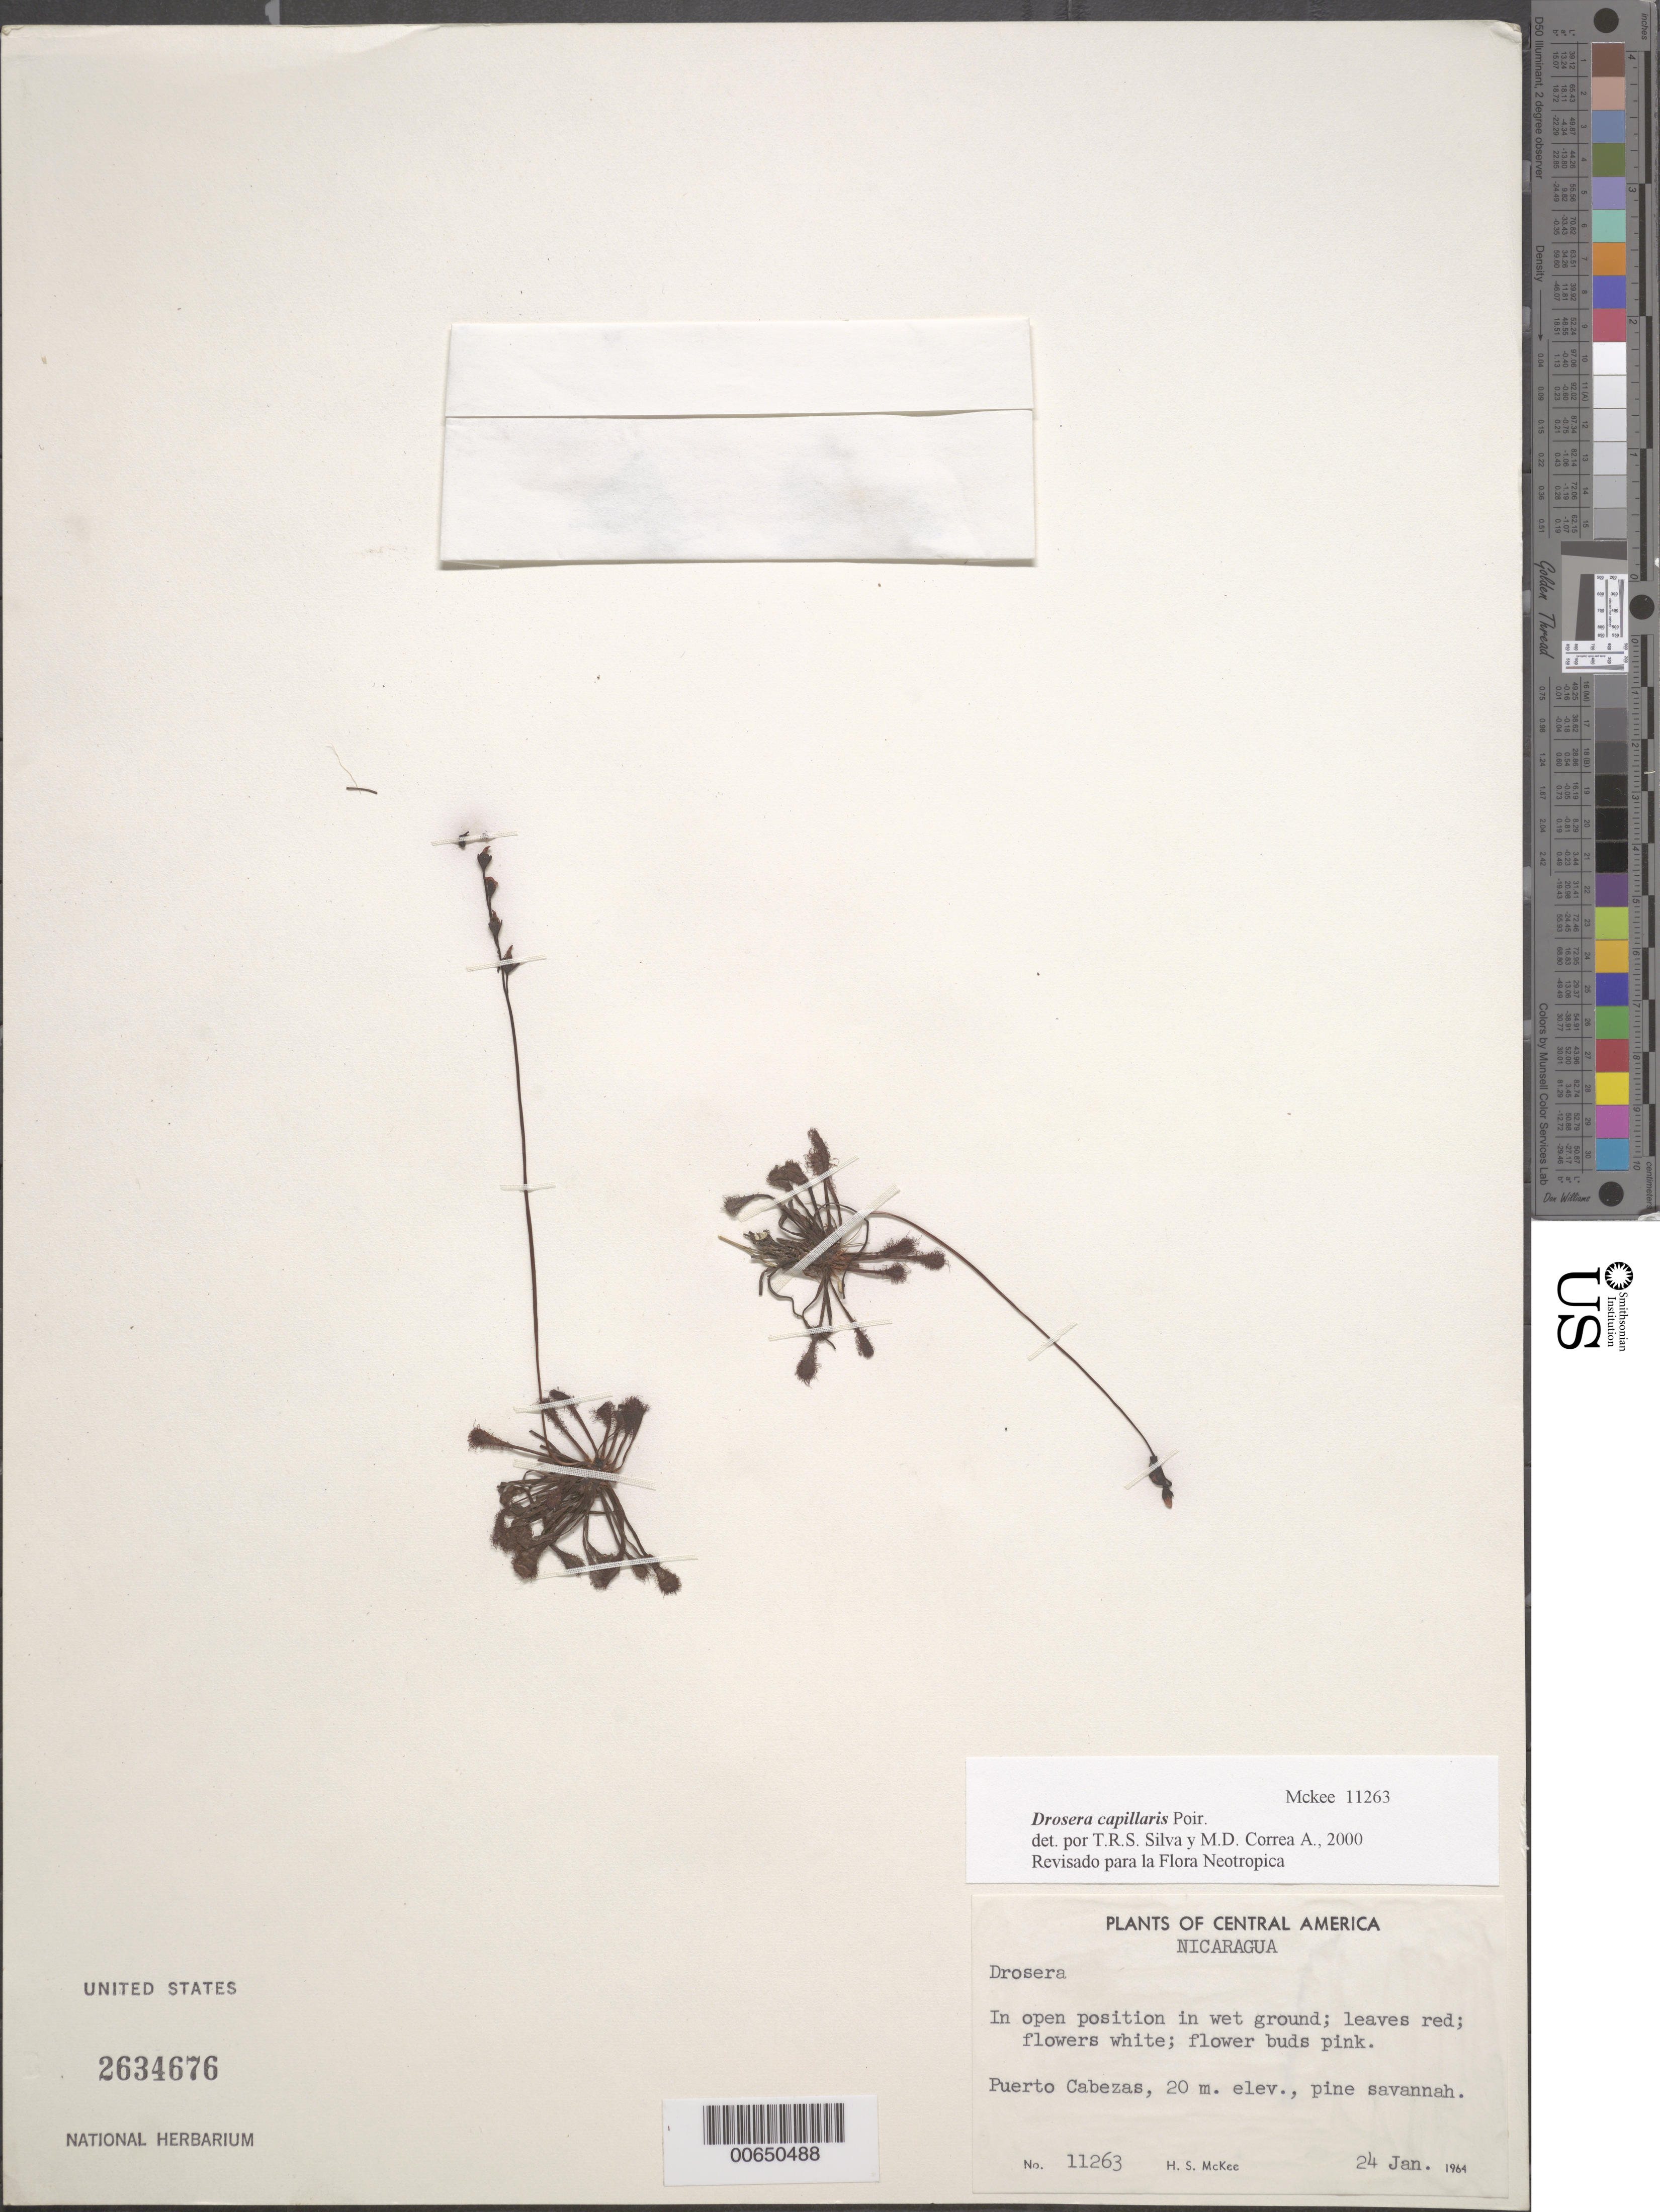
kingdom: Plantae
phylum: Tracheophyta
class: Magnoliopsida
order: Caryophyllales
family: Droseraceae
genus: Drosera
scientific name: Drosera capillaris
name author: Poir.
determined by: Silva, T. R. S. & Correa A. , M. D.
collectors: H. S. MacKee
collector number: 11263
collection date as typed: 24 Jan 1964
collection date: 1964-01-24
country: Nicaragua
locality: Puerto Cabezas.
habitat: In open position in wet ground. Pine savannah.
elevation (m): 20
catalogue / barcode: US 2634676